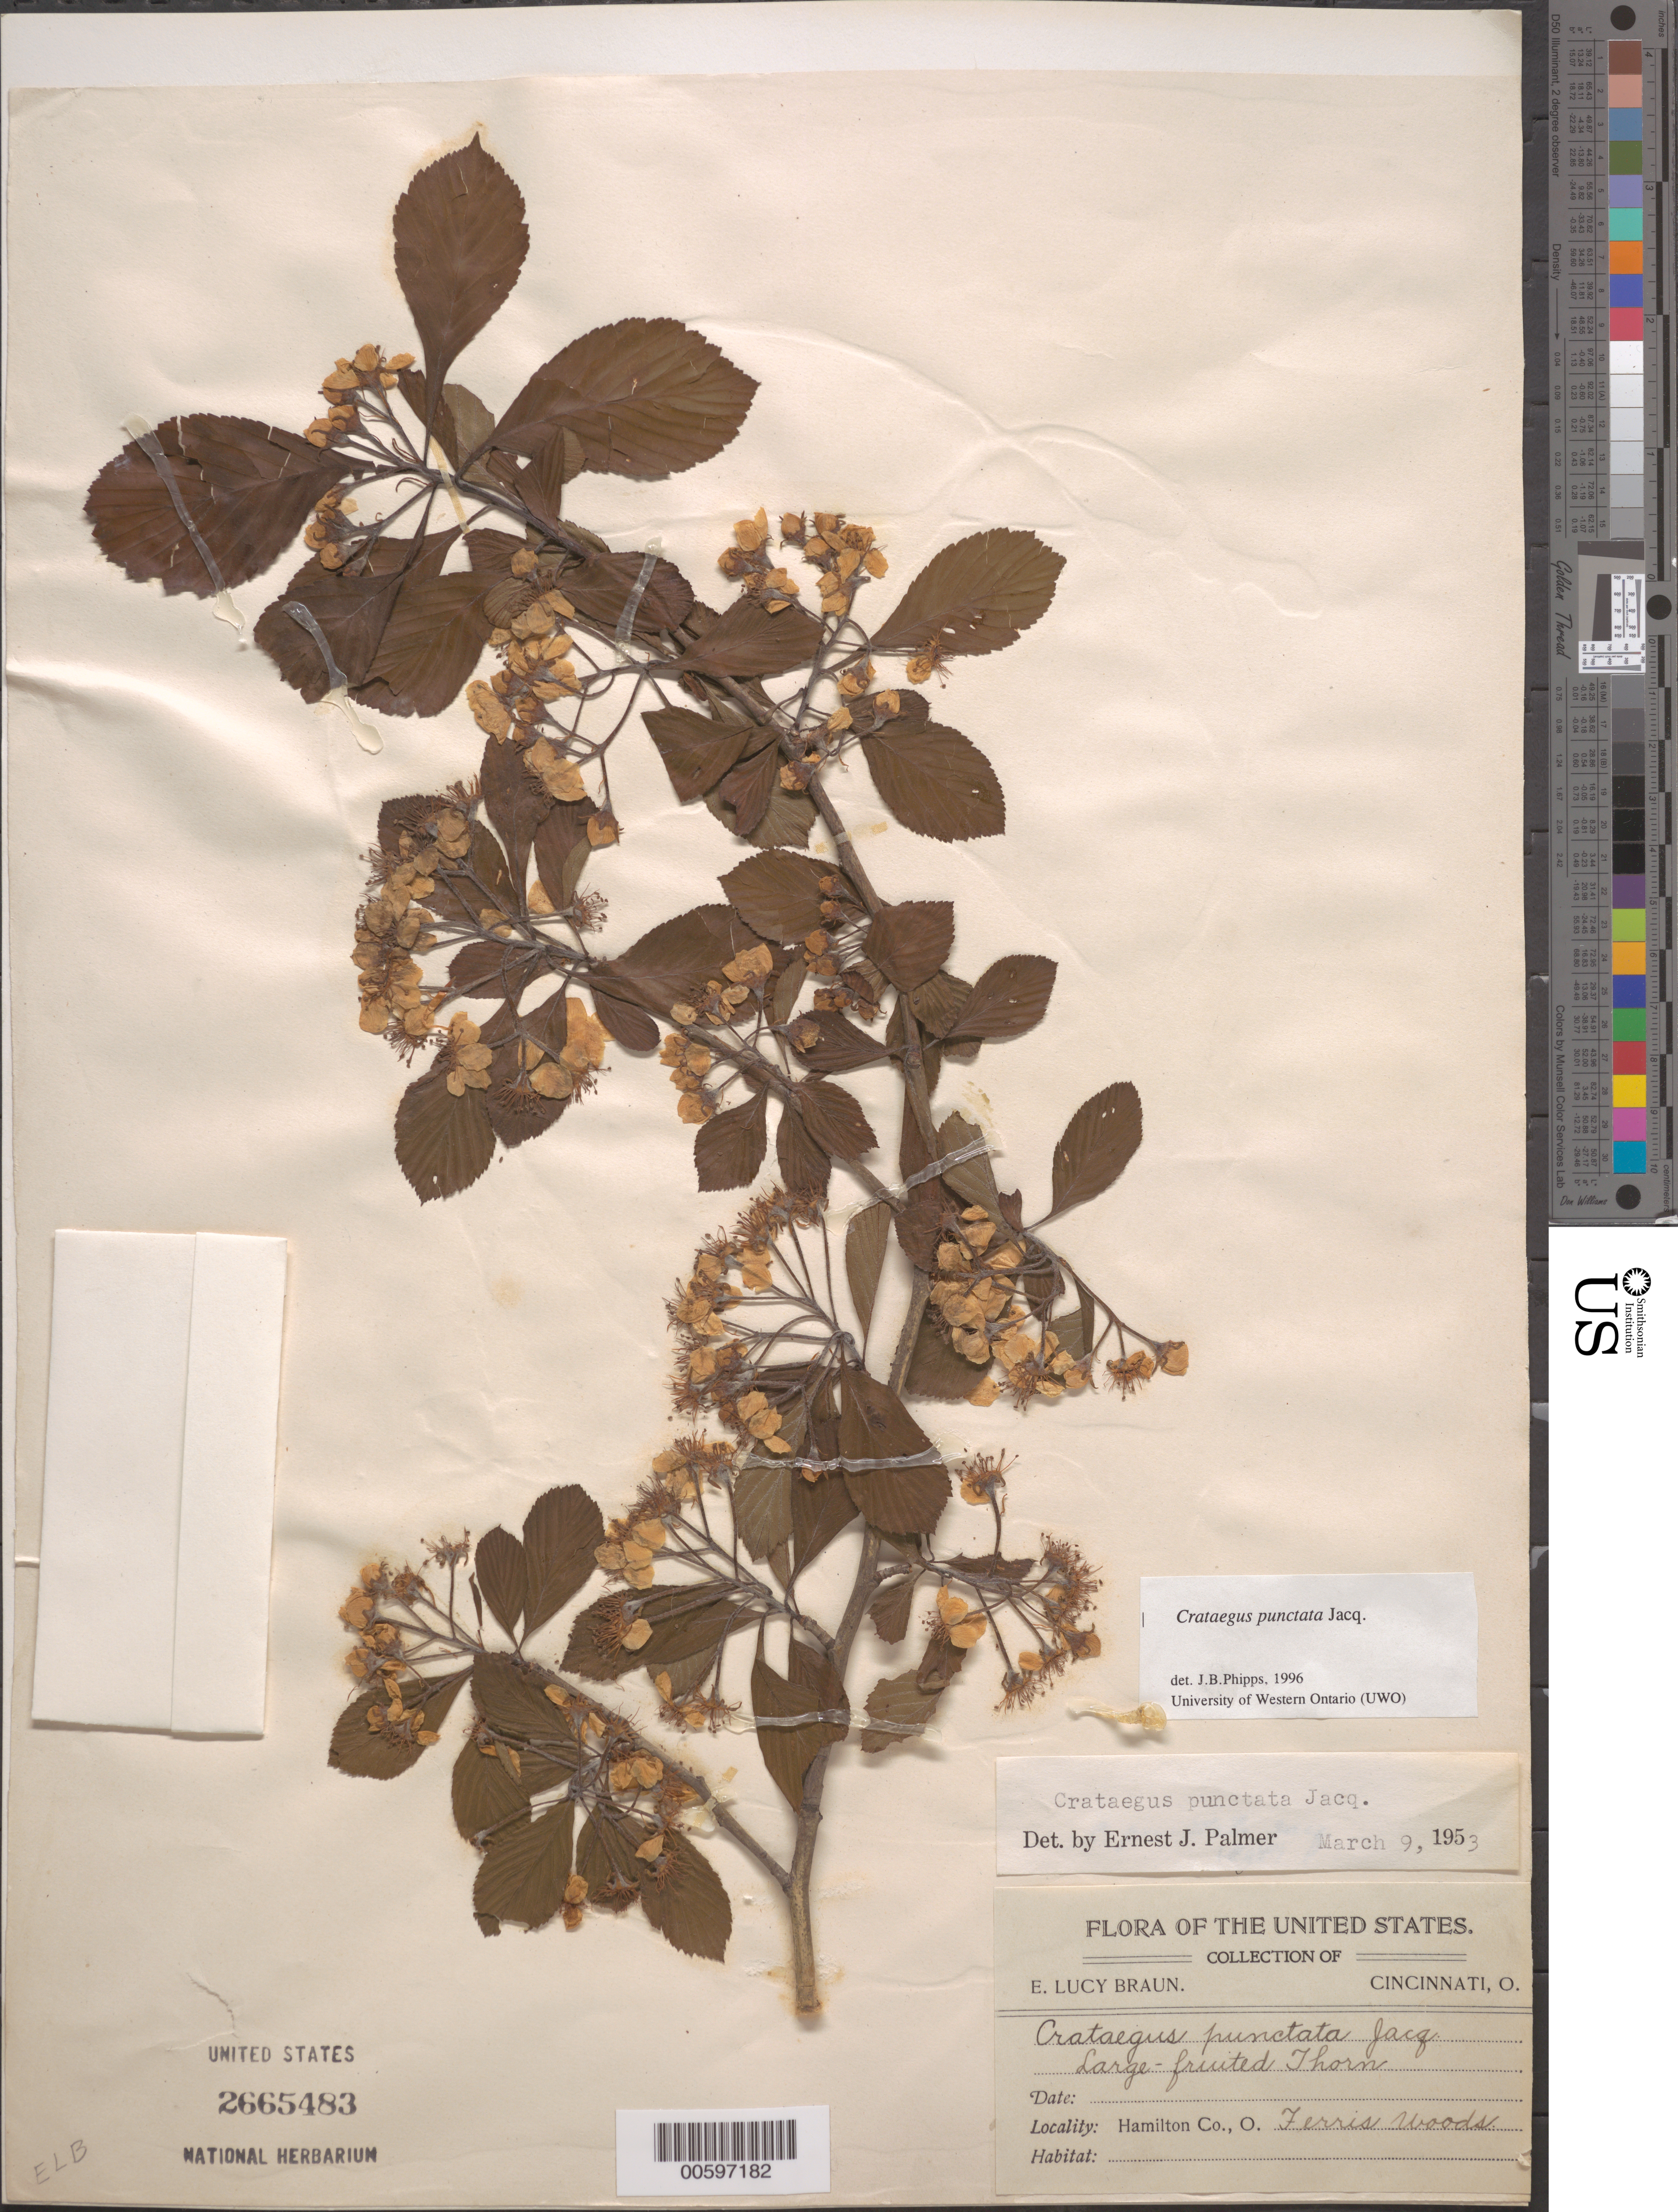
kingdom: Plantae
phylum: Tracheophyta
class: Magnoliopsida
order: Rosales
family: Rosaceae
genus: Crataegus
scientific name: Crataegus punctata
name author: Jacq.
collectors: E. L. Braun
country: United States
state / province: Ohio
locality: Hamilton Co., Ferris woods.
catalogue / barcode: US 2665483